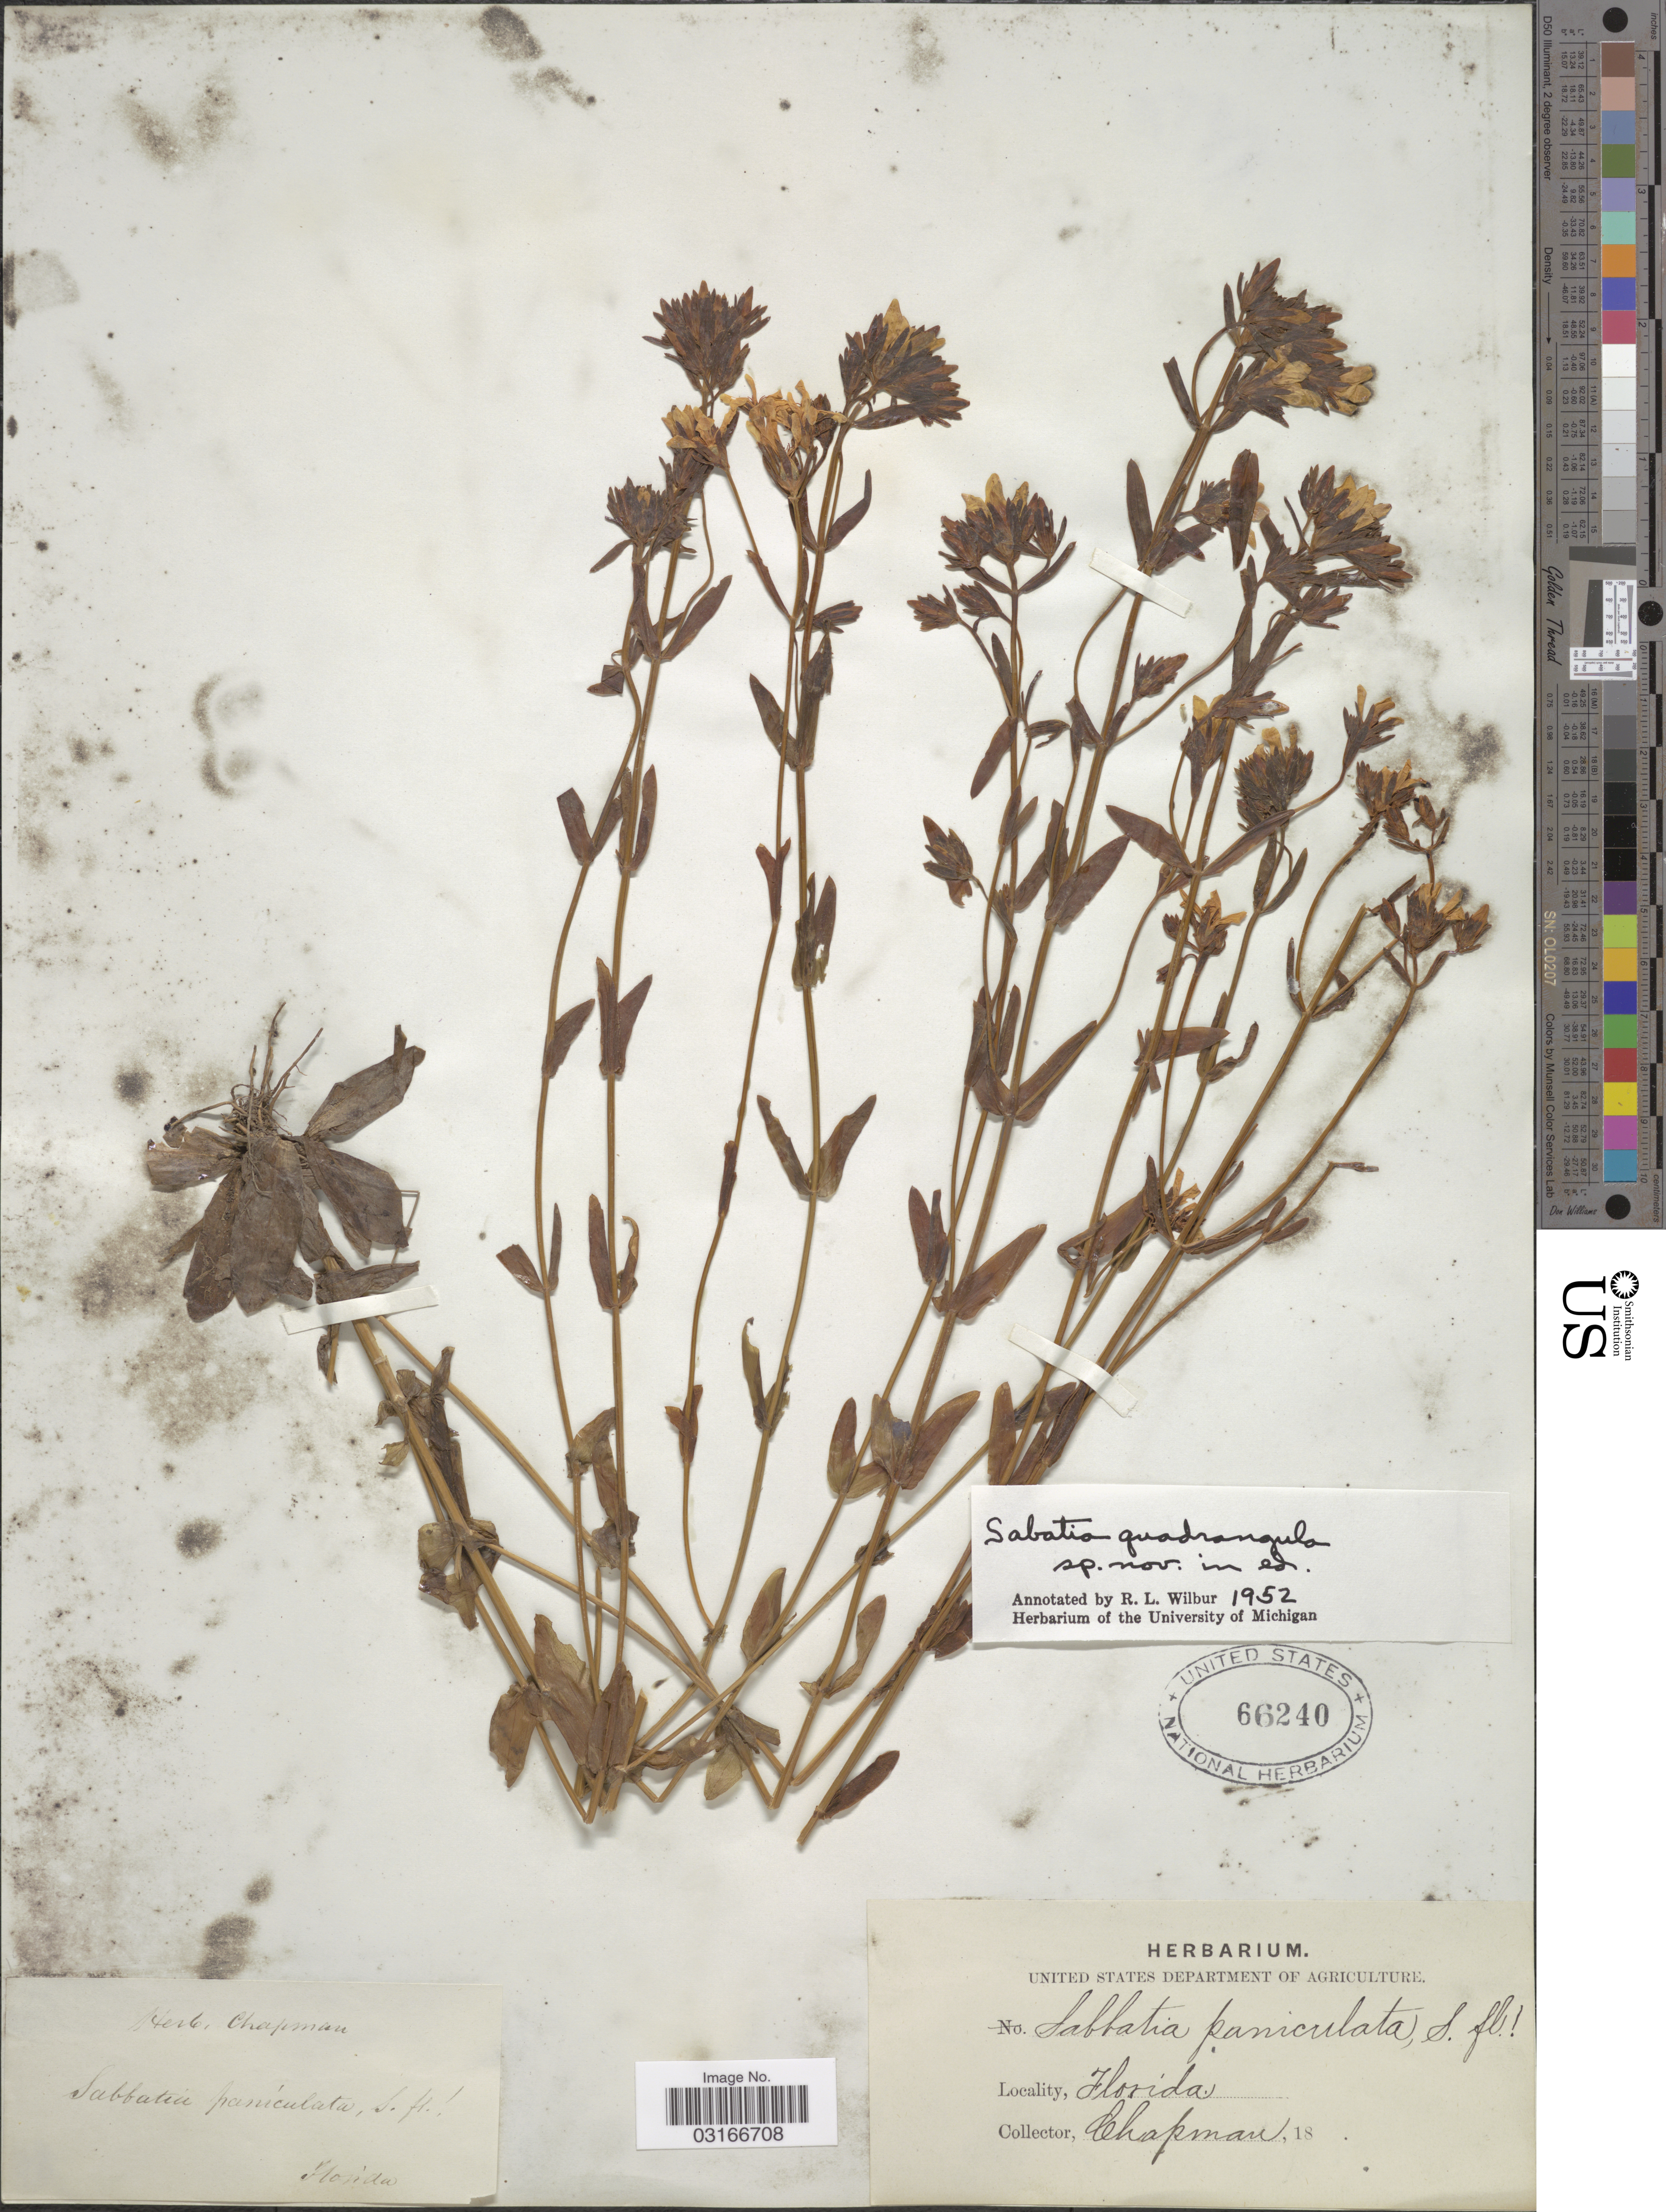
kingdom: Plantae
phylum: Tracheophyta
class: Magnoliopsida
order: Gentianales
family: Gentianaceae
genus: Sabatia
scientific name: Sabatia quadrangula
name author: Wilbur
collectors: A. Chapman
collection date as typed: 18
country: United States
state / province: Florida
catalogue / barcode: US 66240